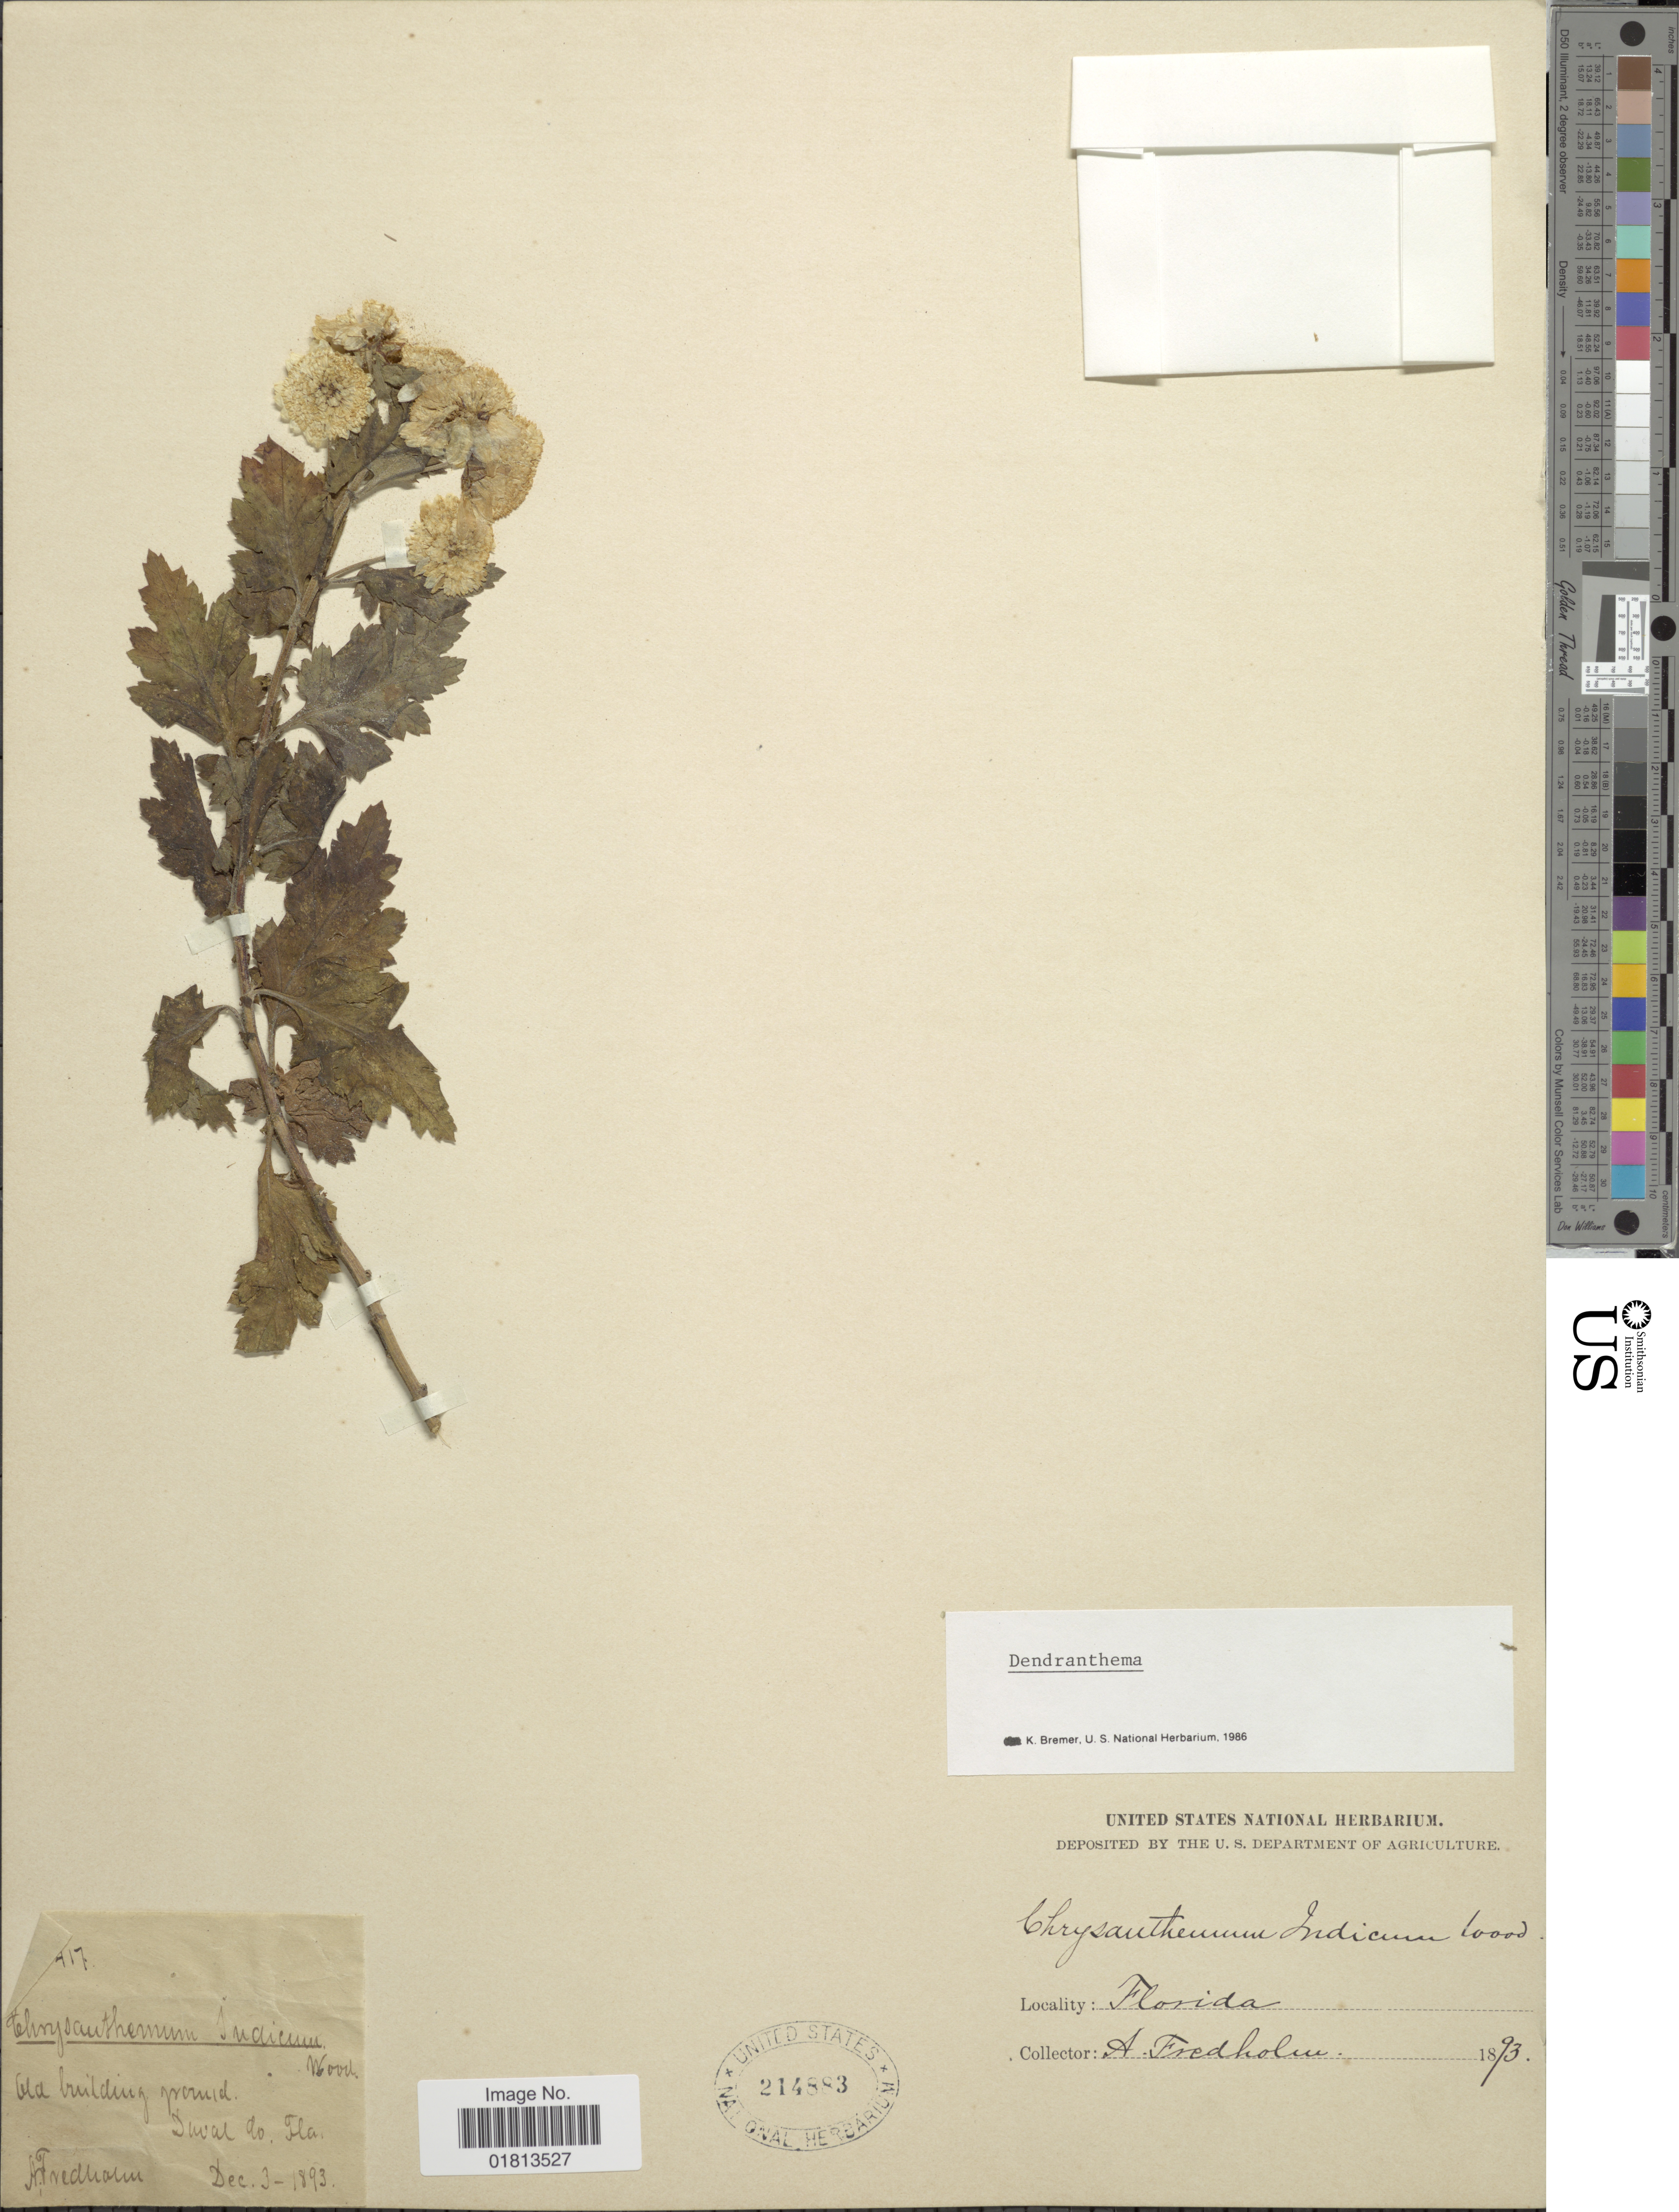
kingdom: Plantae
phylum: Tracheophyta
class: Magnoliopsida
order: Asterales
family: Asteraceae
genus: Dendranthema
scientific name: Dendranthema indicum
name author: (L.) Des Moul.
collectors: A. Fredholm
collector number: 417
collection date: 1893-12-03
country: United States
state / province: Florida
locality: Duval Co., Fla.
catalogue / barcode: US 214883